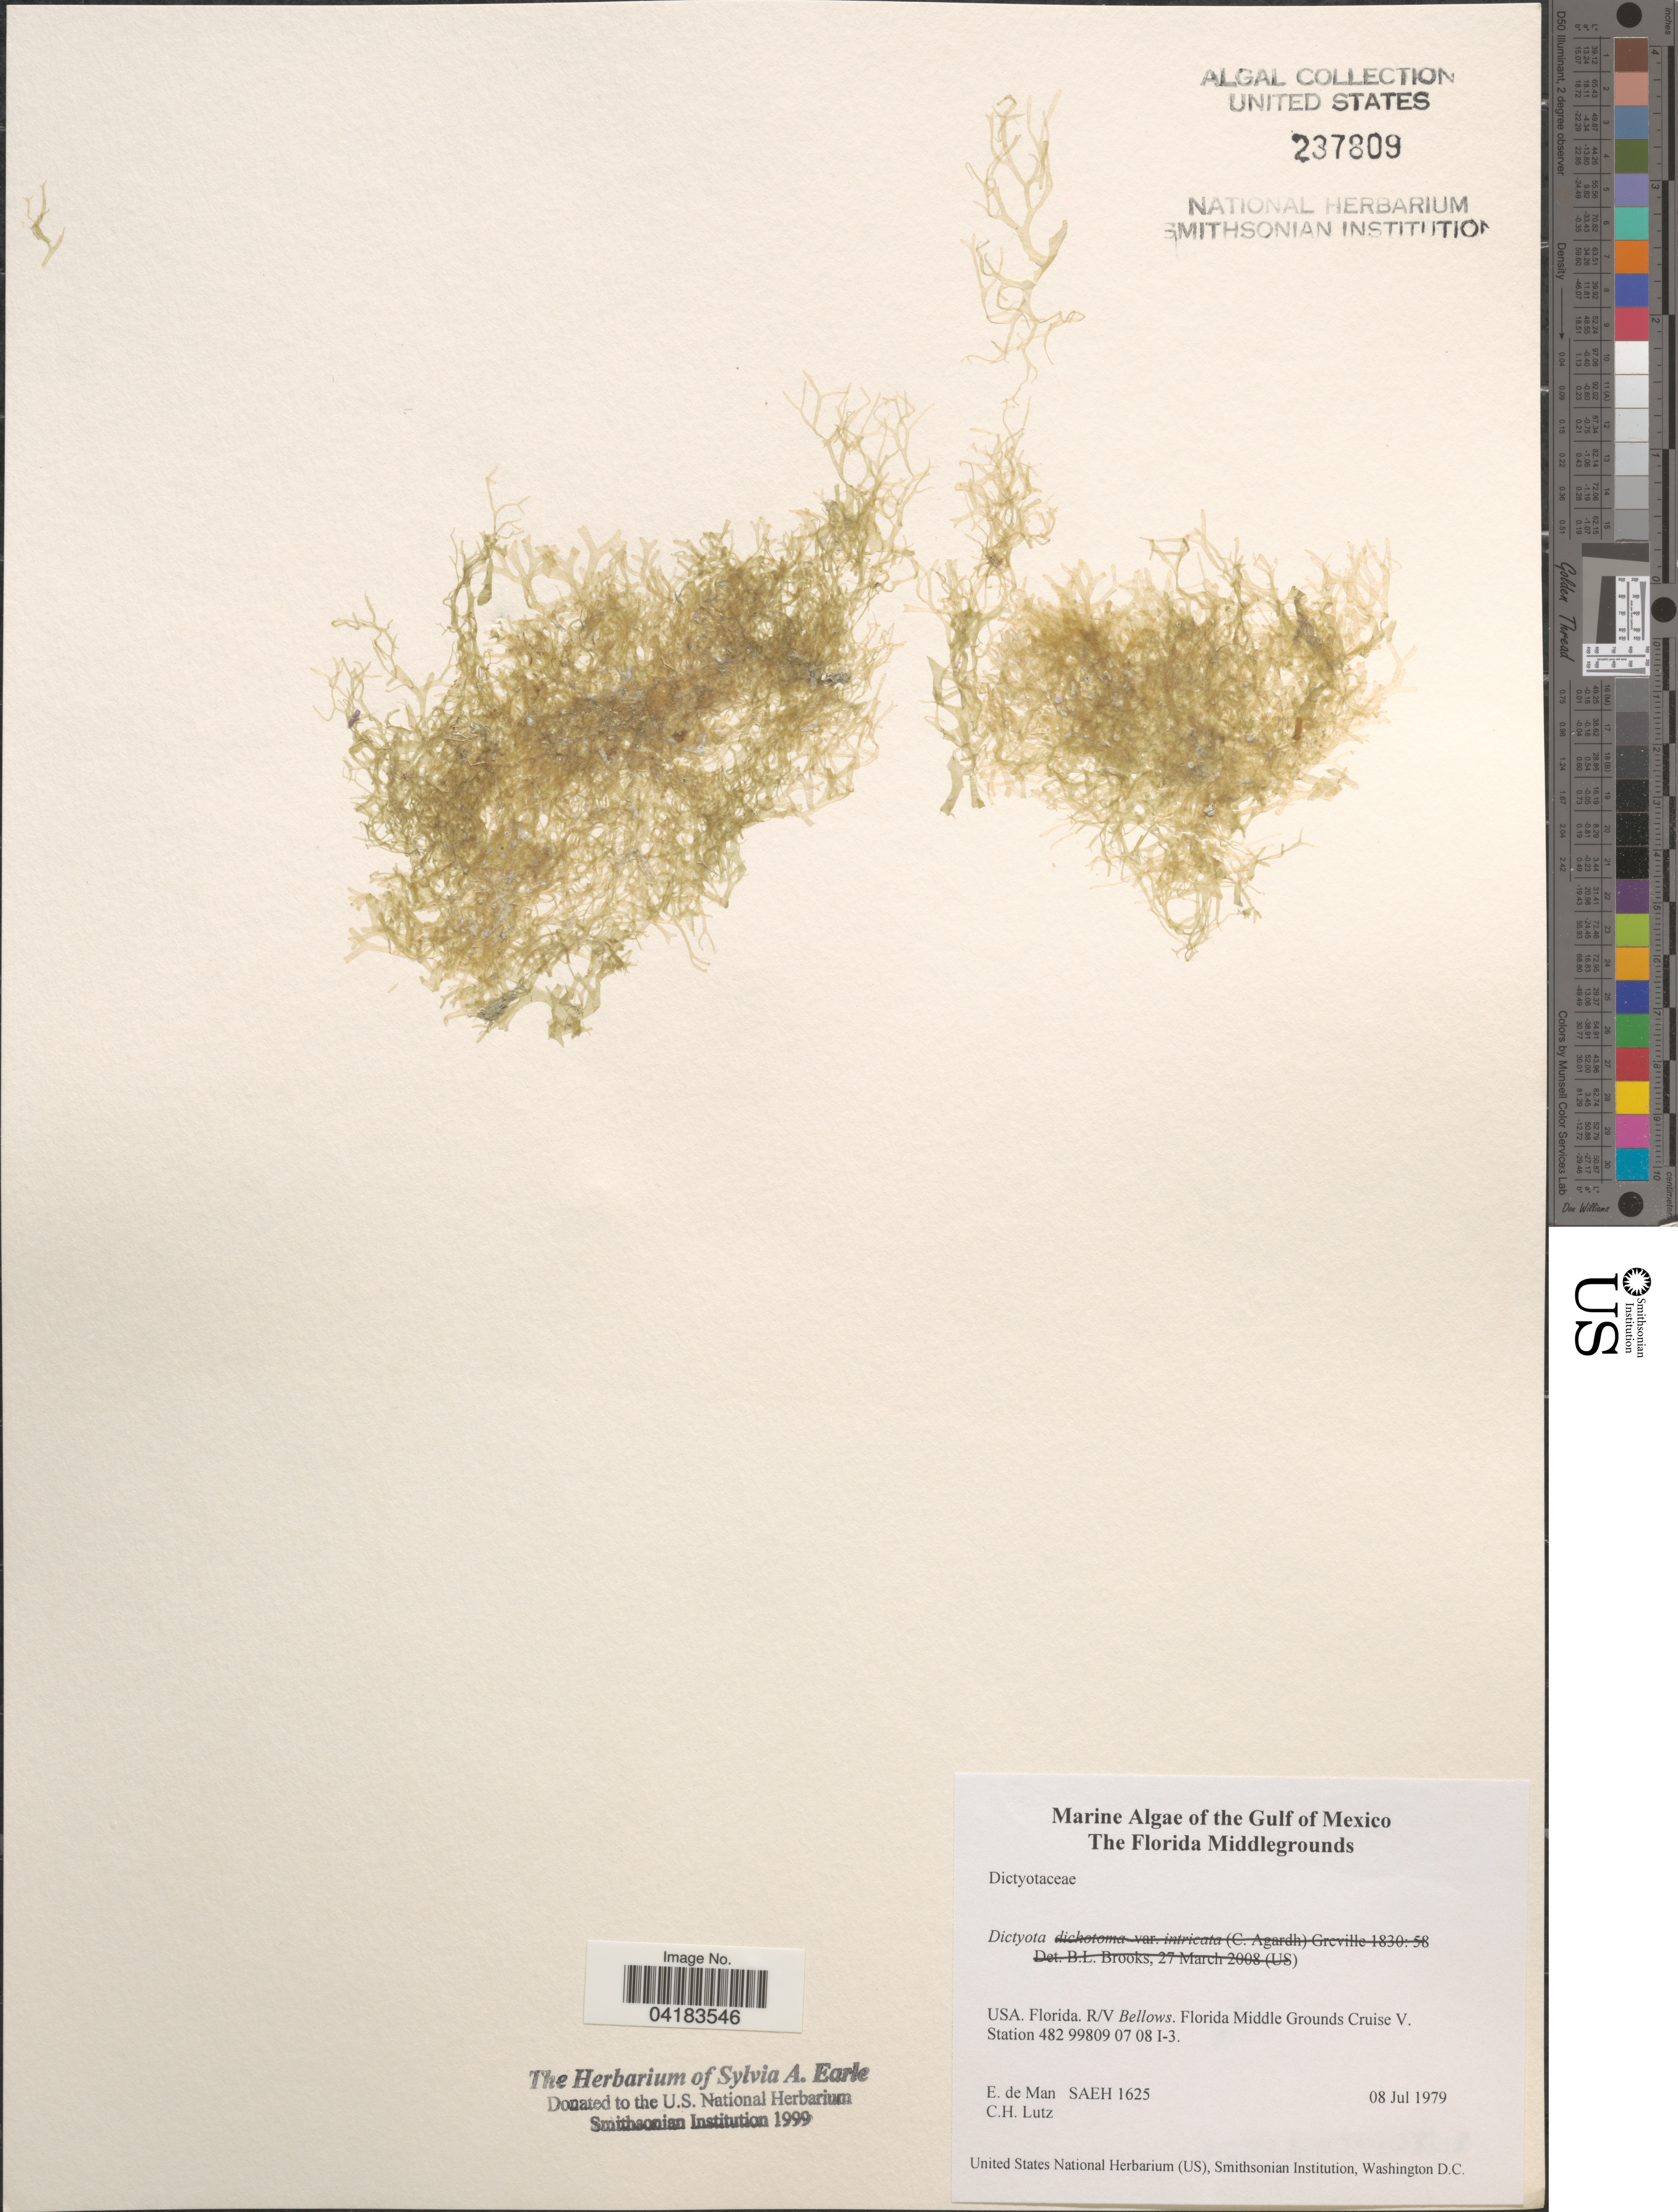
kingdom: Chromista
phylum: Ochrophyta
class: Phaeophyceae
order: Dictyotales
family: Dictyotaceae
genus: Dictyota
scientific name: Dictyota sp.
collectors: E. de Man & C. Lutz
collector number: SAEH1625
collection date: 1979-07-08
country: United States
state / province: Florida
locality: The Gulf of Mexico. The Florida Middlegrounds. R/V Bellows. Florida Middle Grounds Cruise V. Station 482 99809 07 08 I-3.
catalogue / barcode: US 237809